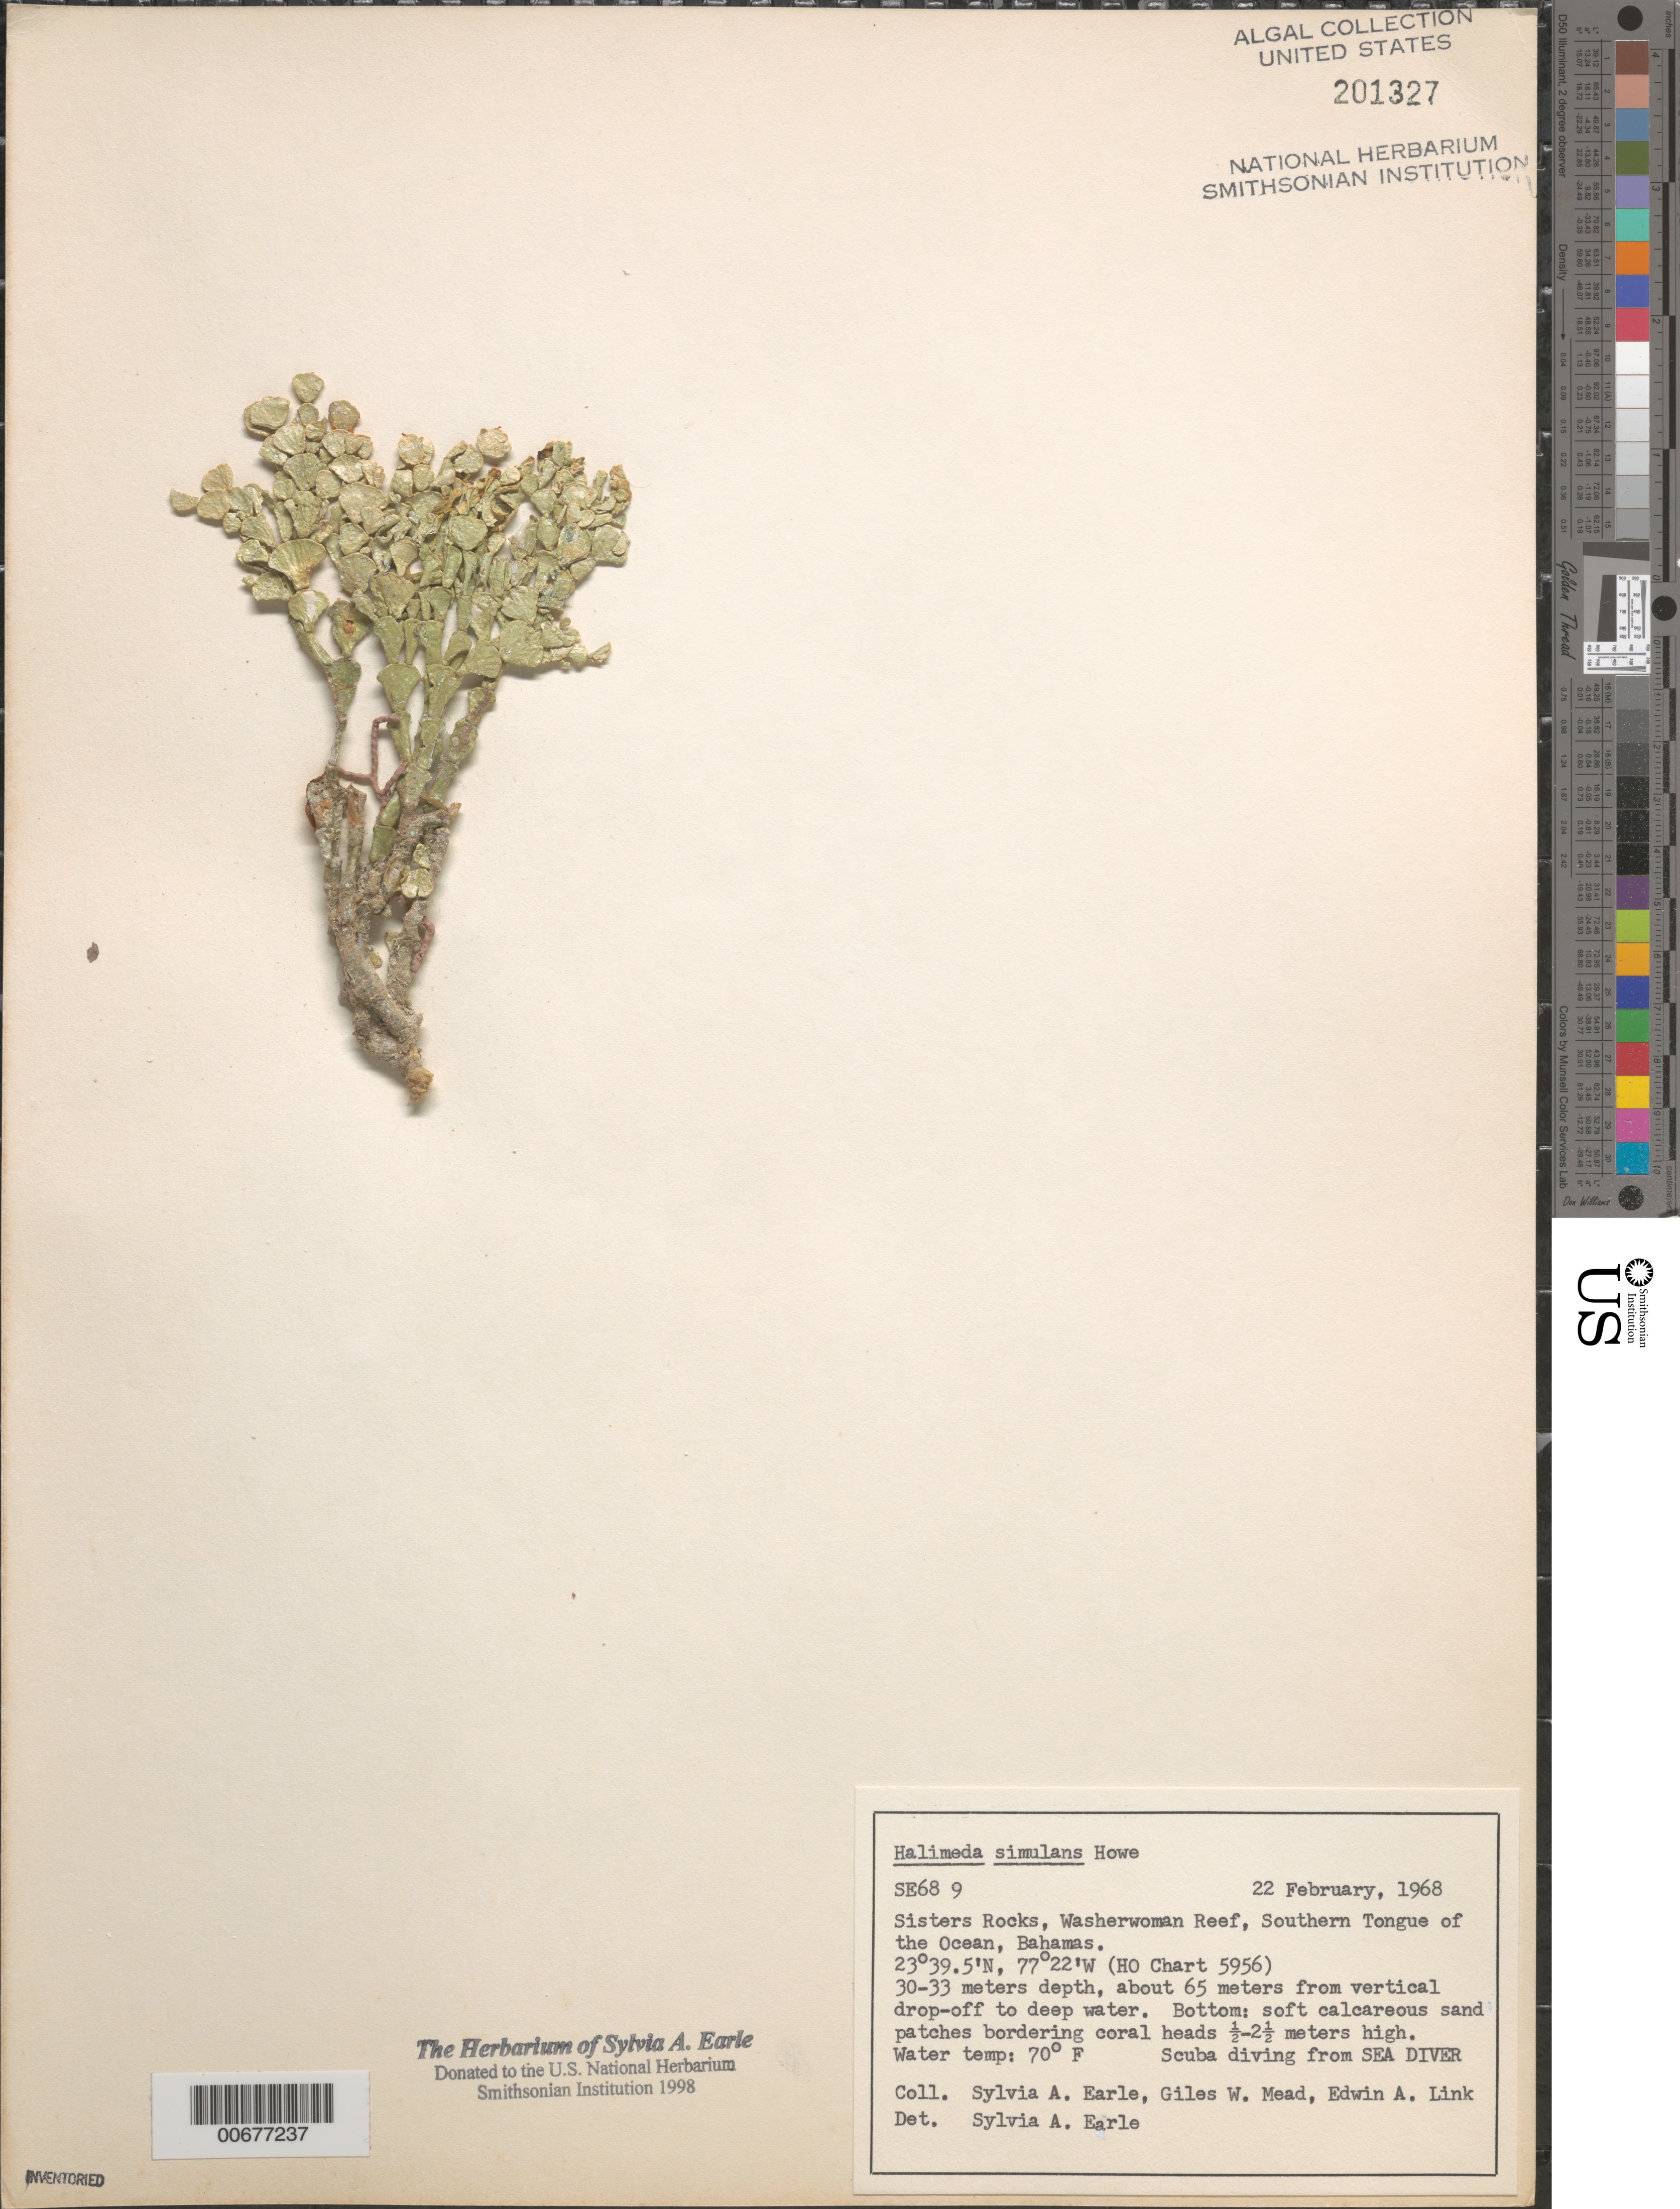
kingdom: Plantae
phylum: Chlorophyta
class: Ulvophyceae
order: Bryopsidales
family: Halimedaceae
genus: Halimeda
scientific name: Halimeda simulans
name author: M. Howe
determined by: Earle, S. A.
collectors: S. A. Earle, G. W. Mead & E. A. Link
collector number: SE 689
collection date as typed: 22 Feb 1968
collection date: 1968-02-22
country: Bahamas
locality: Sisters Rocks, Washerwoman Reef, Southern Tongue of the Ocean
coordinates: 23 39.5' N, 77 22' W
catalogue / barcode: US 201327